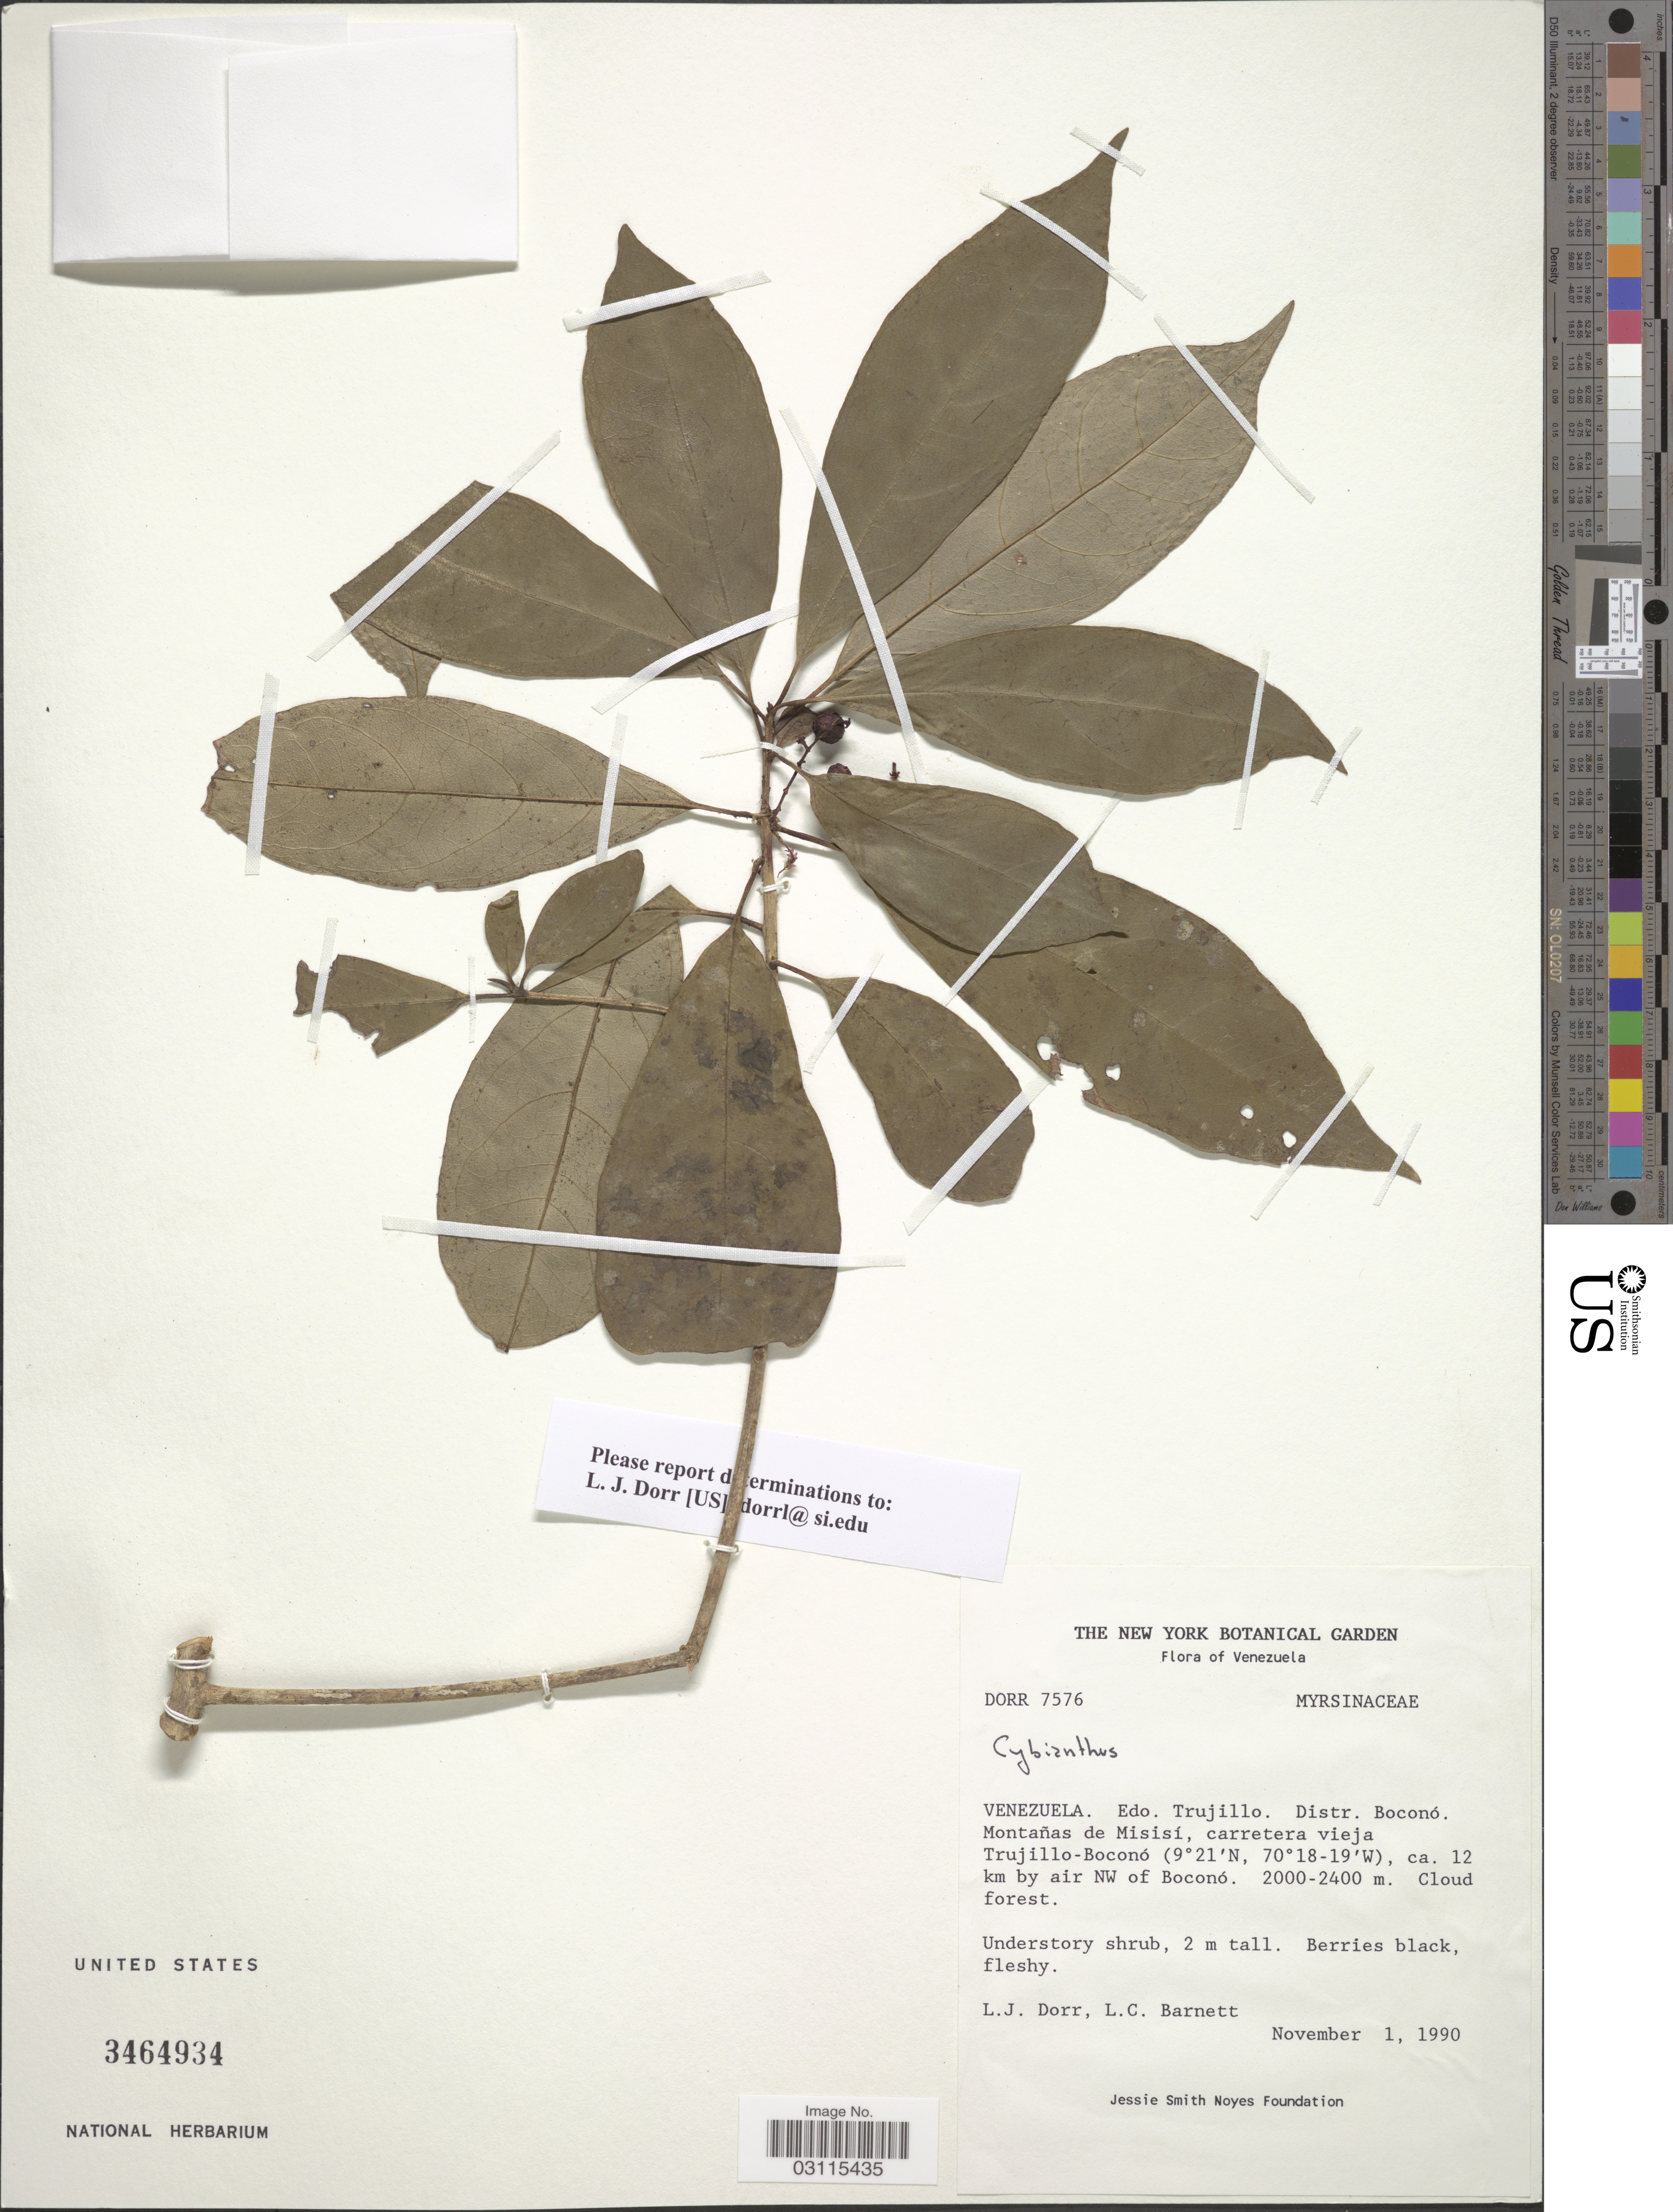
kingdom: Plantae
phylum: Tracheophyta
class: Magnoliopsida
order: Ericales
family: Primulaceae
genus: Cybianthus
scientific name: Cybianthus sp.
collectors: L. J. Dorr & L. C. Barnett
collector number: Dorr7576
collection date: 1990-11-01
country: Venezuela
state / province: Trujillo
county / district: Boconó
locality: Montañas de Misisí, carretera vieja Trujillo-Boconó, ca. 12 km by air NW of Boconó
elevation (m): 2000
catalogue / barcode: US 3464934